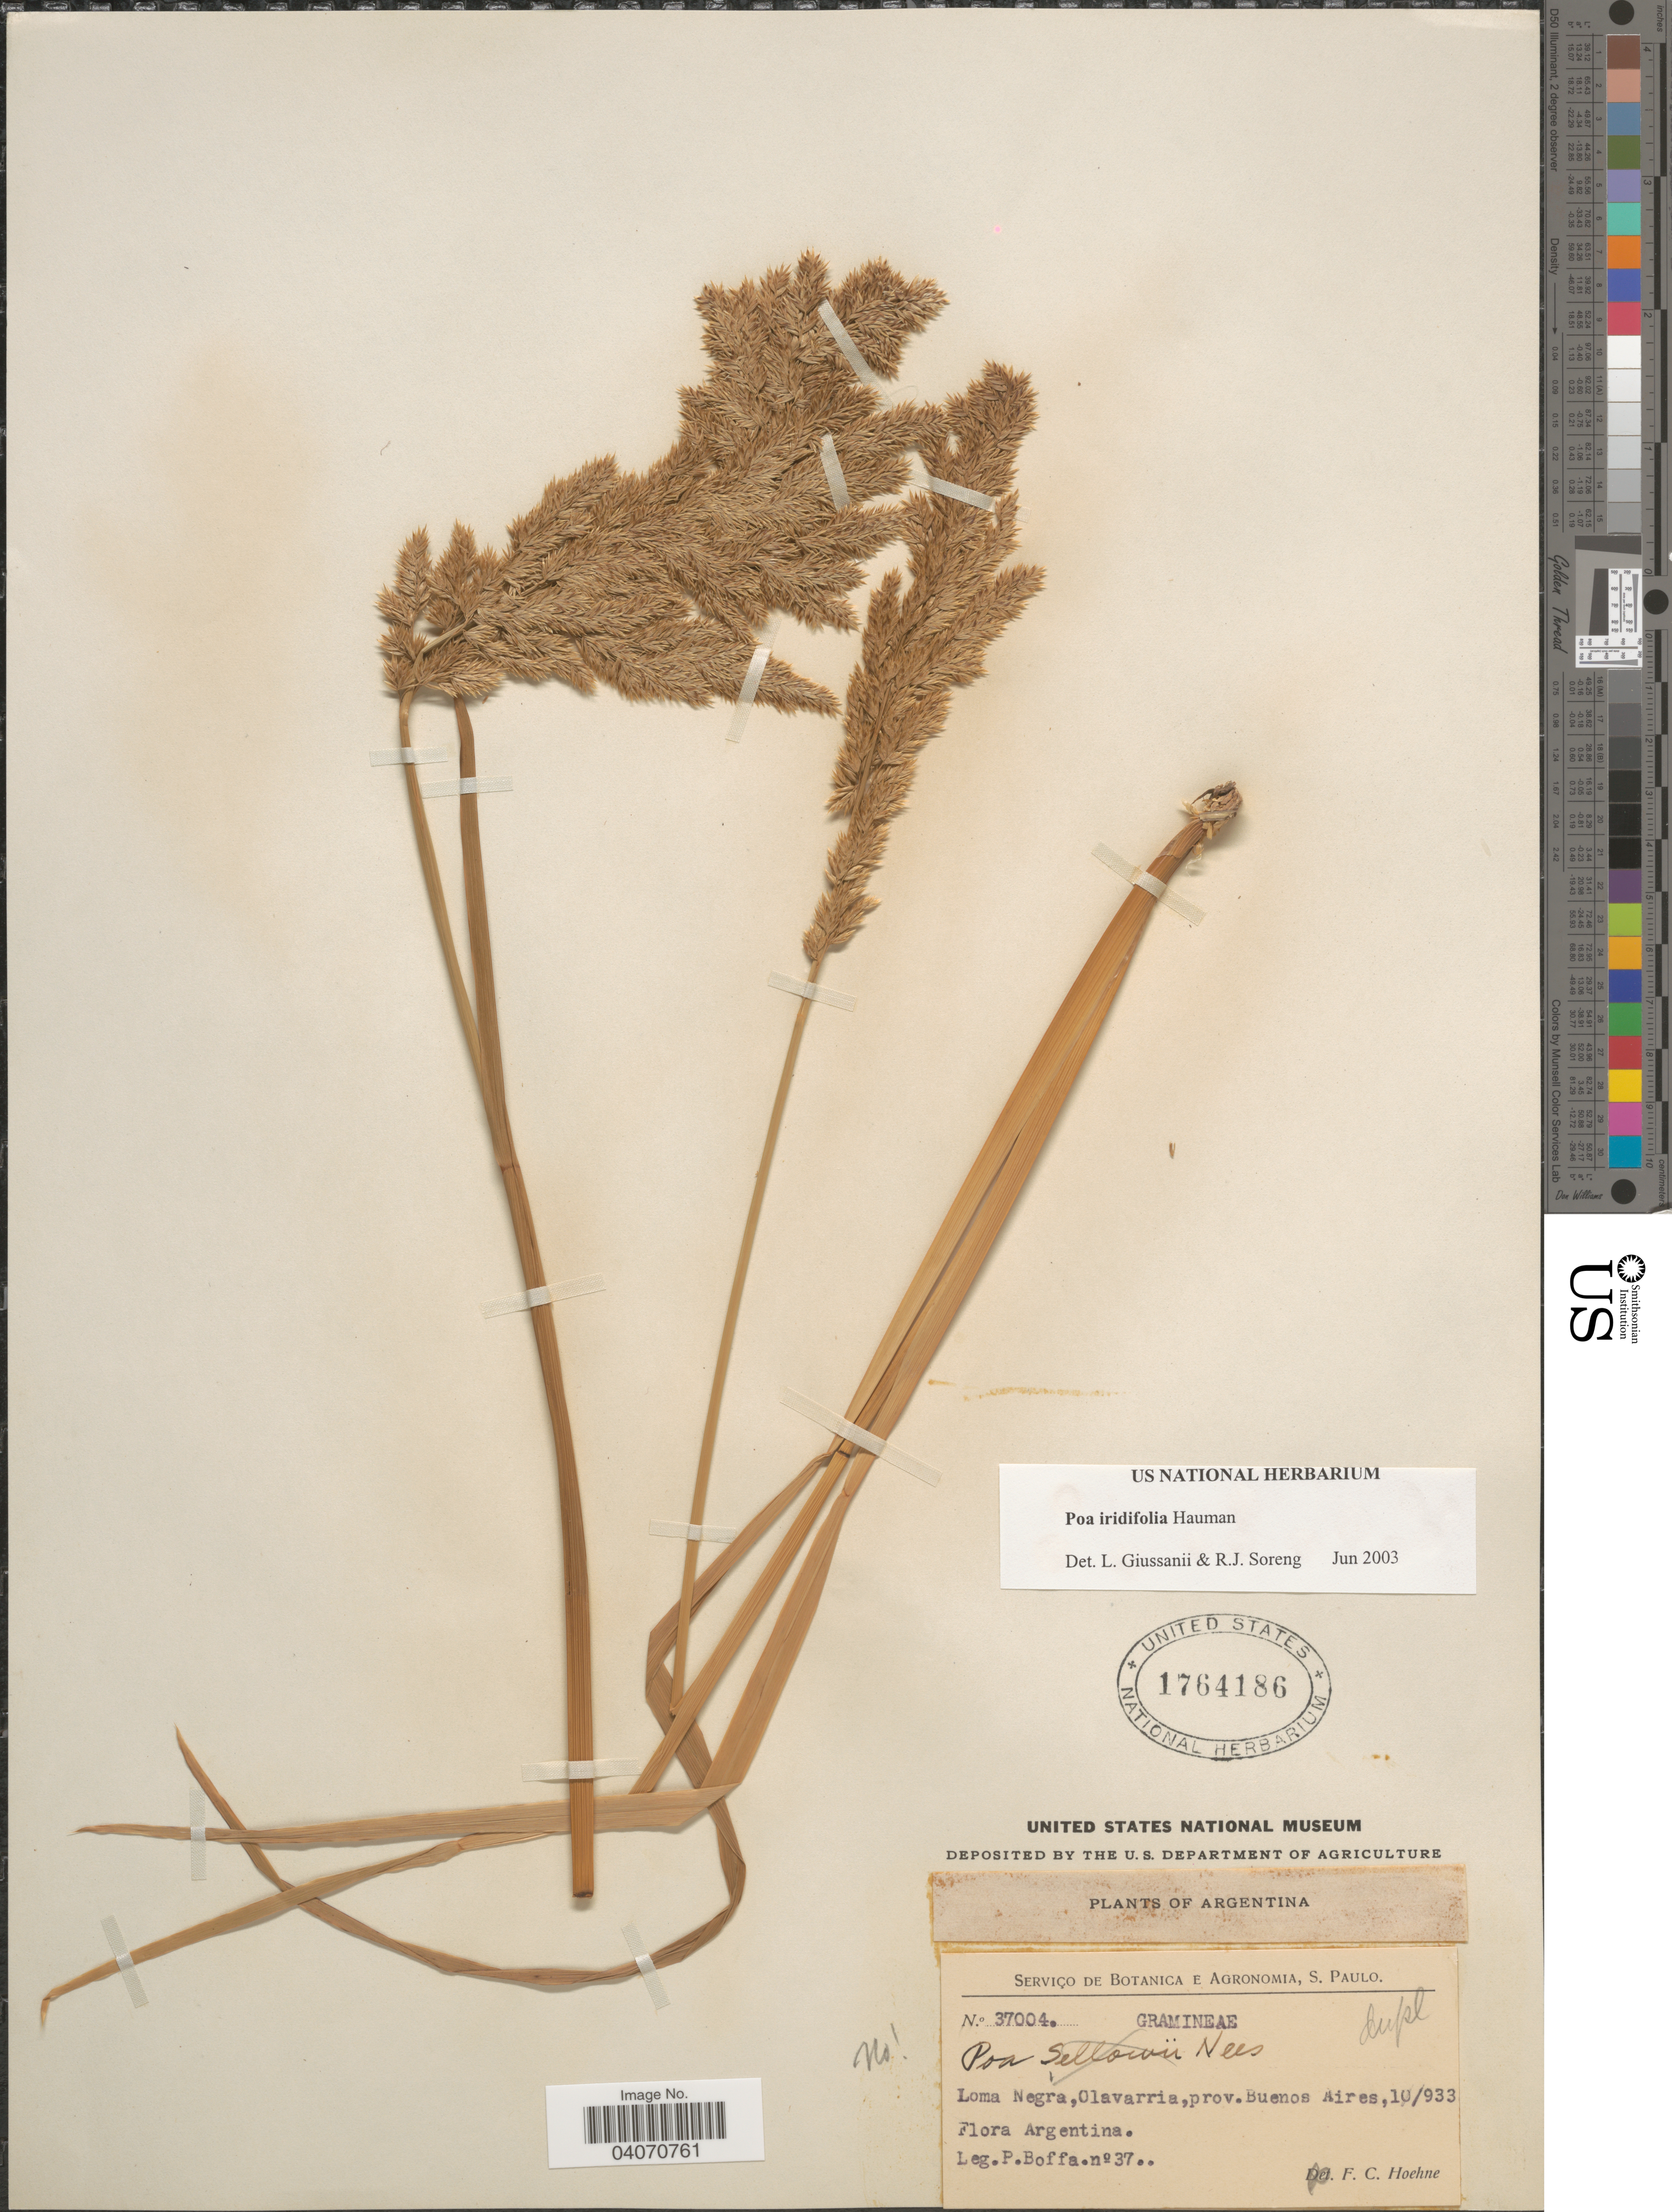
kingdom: Plantae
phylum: Tracheophyta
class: Liliopsida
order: Poales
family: Poaceae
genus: Poa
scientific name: Poa iridifolia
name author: Hauman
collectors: P. Boffa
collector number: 37004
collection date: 1933-10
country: Argentina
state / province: Buenos Aires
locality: Loma Negra, Olavarria.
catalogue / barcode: US 1764186